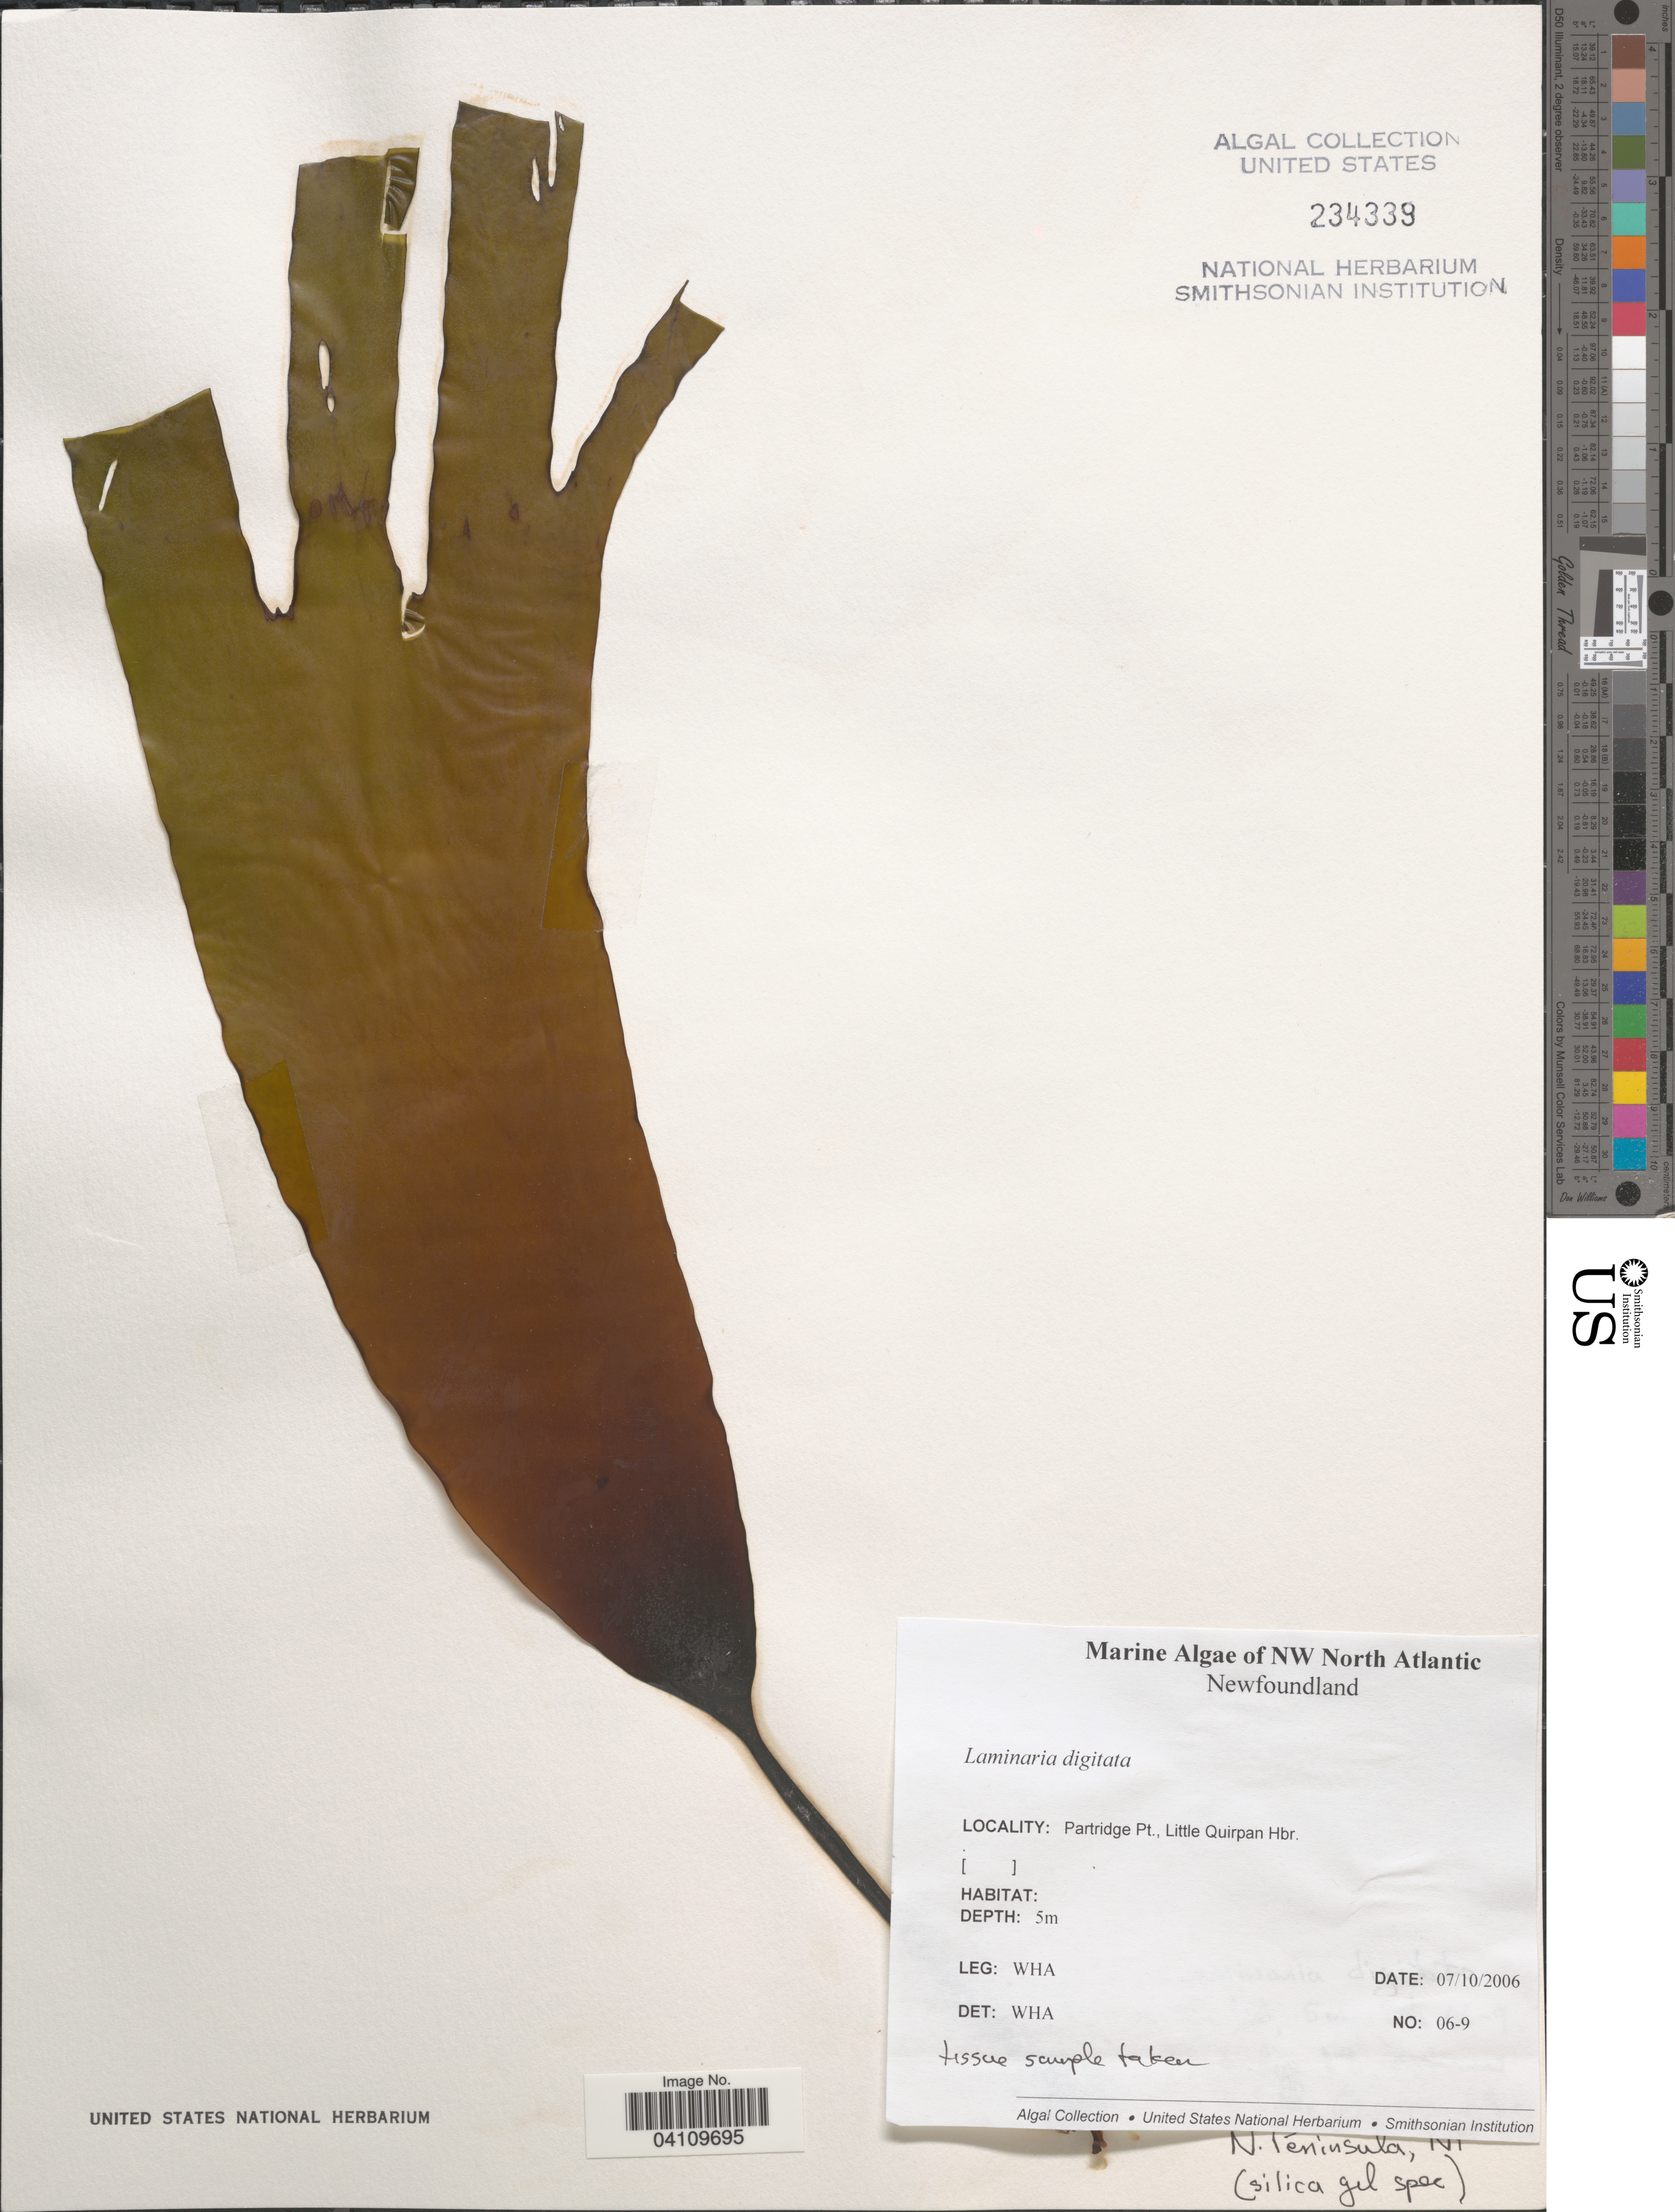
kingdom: Chromista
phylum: Ochrophyta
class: Phaeophyceae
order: Laminariales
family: Laminariaceae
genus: Laminaria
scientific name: Laminaria digitata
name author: (Hudson) J.V.Lamouroux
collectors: W. H. Adey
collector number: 06-9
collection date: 2006-10-07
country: Canada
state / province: Newfoundland and Labrador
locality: NW North Atlantic. Partridge Pt., Littler Quirpan Hbr.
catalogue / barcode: US 234339